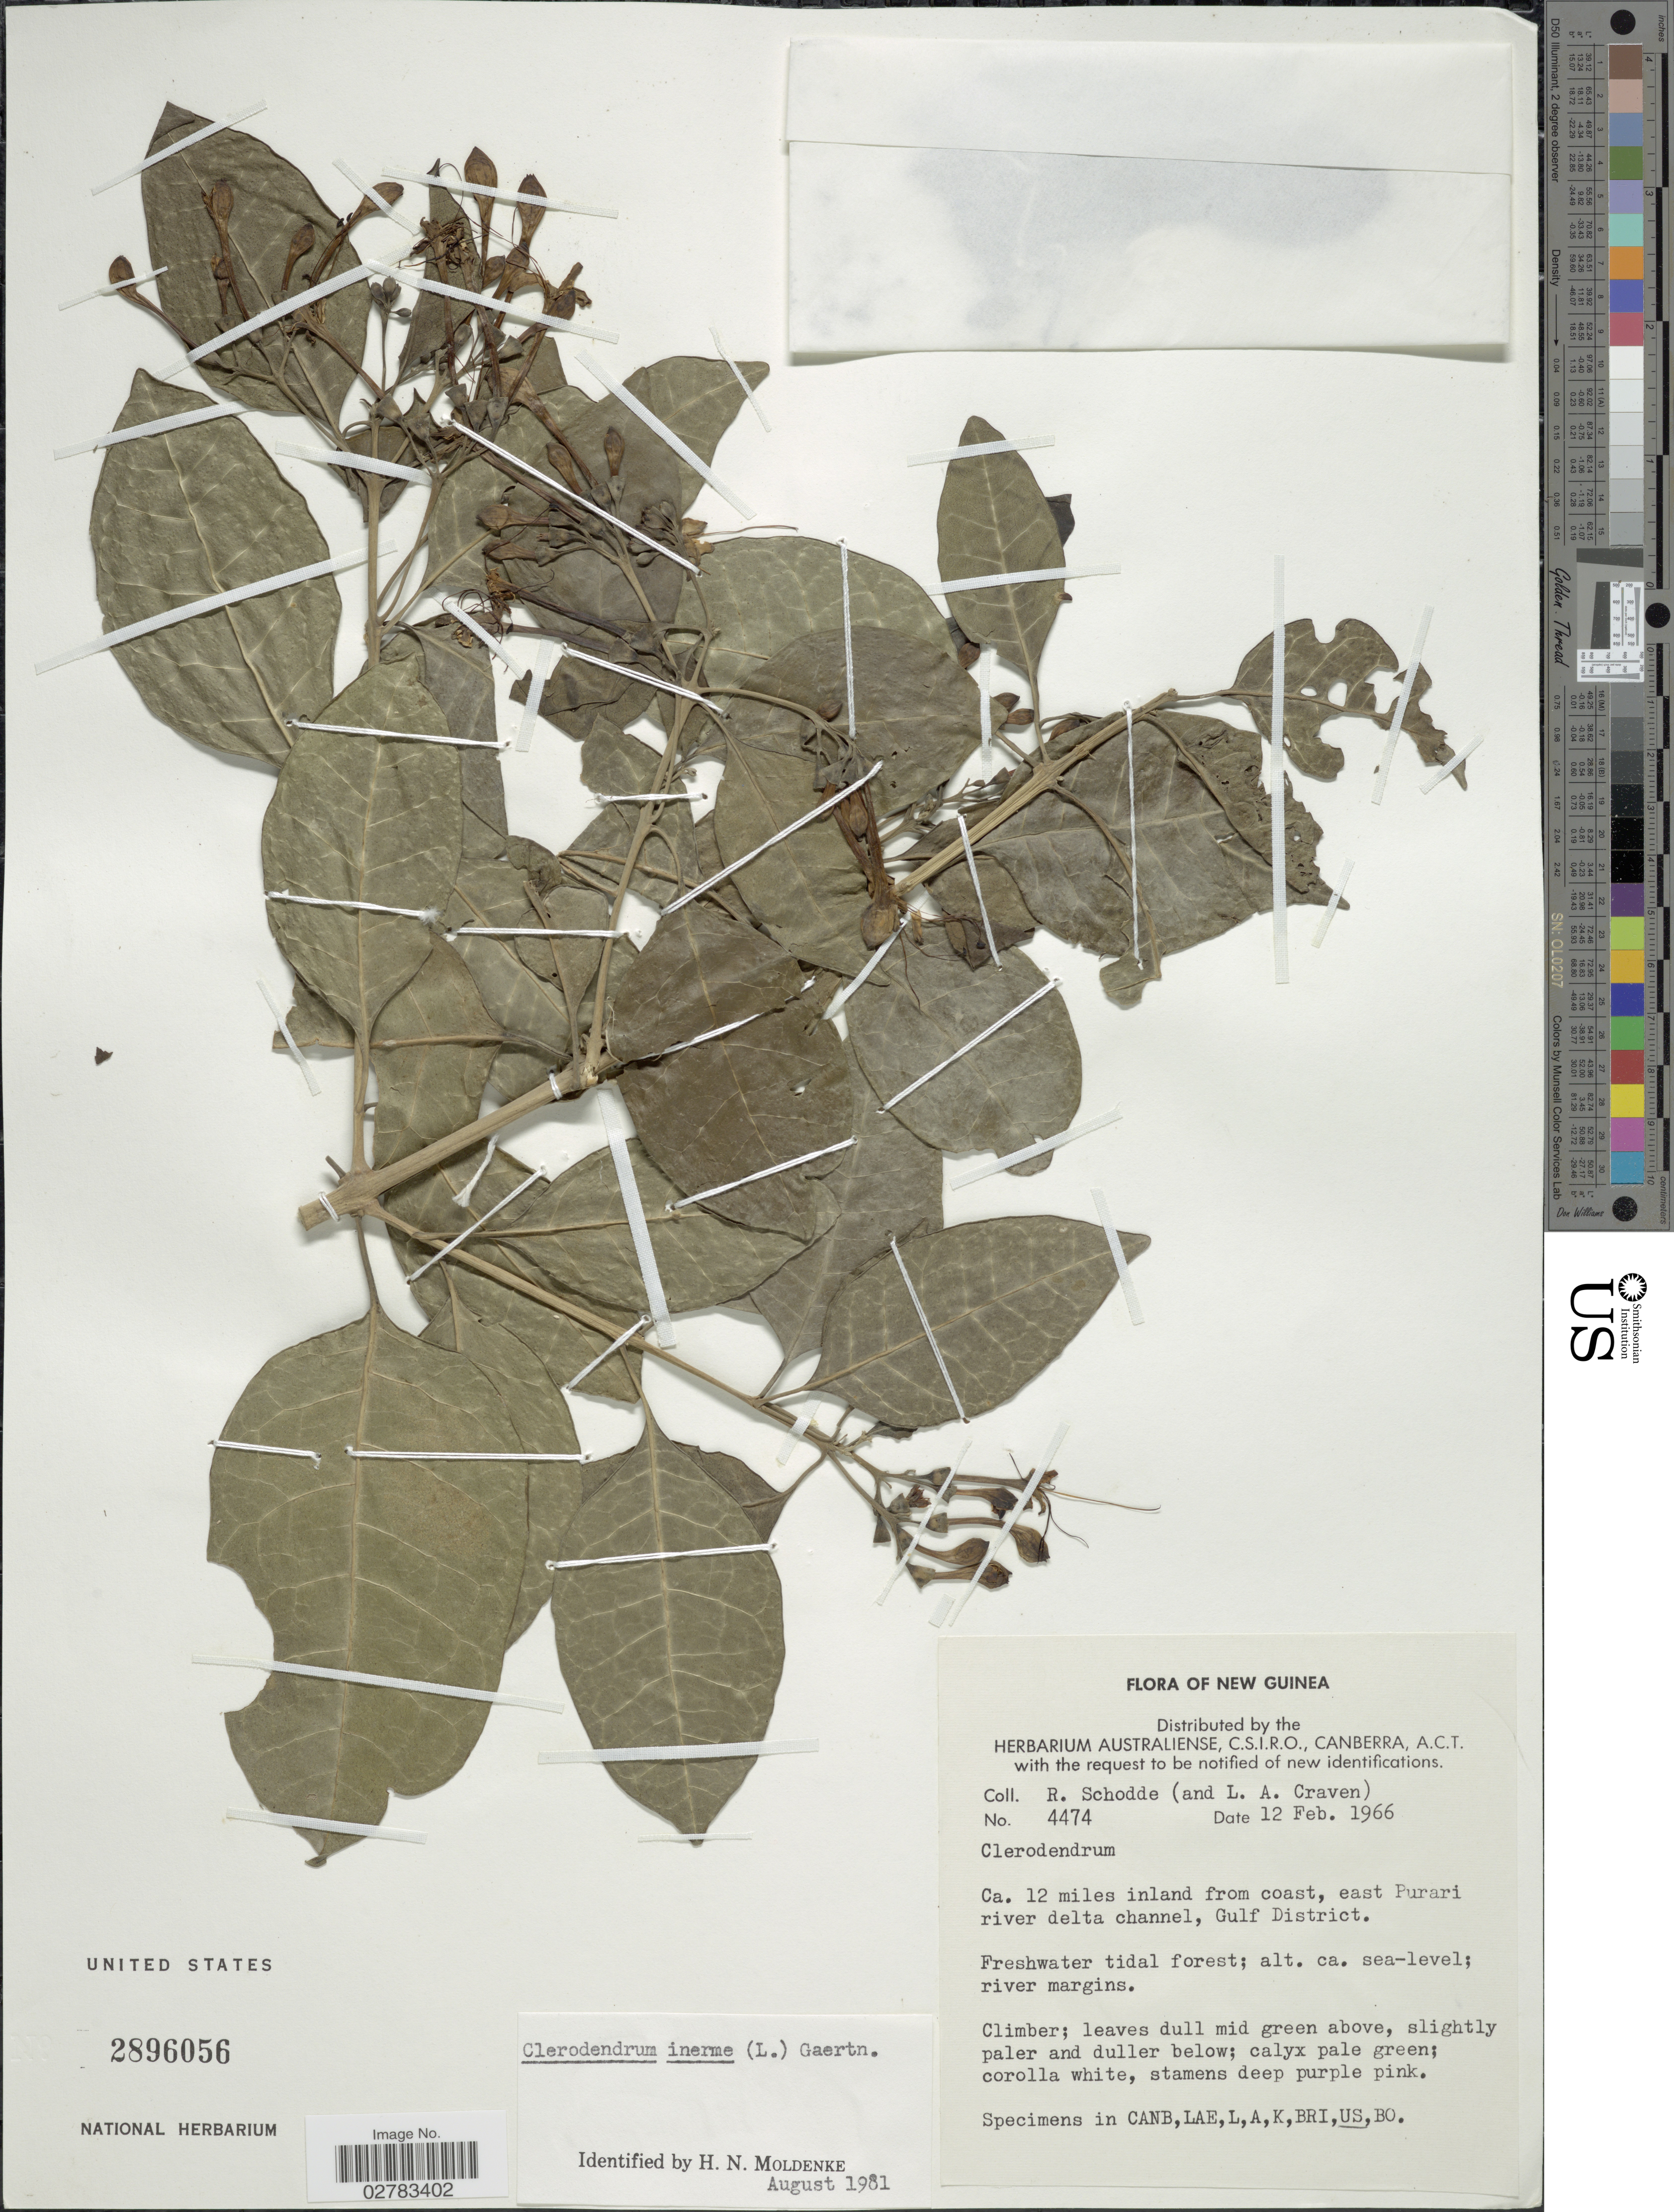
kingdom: Plantae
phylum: Tracheophyta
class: Magnoliopsida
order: Lamiales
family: Lamiaceae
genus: Clerodendrum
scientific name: Clerodendrum inerme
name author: (L.) Gaertn.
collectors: R. Schodde & L. A. Craven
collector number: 4474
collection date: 1966-02-12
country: Papua New Guinea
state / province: Gulf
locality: New Guinea, Ca. 12 miles inland from coast, east Purari river delta channel, Gulf District.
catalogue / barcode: US 2896056